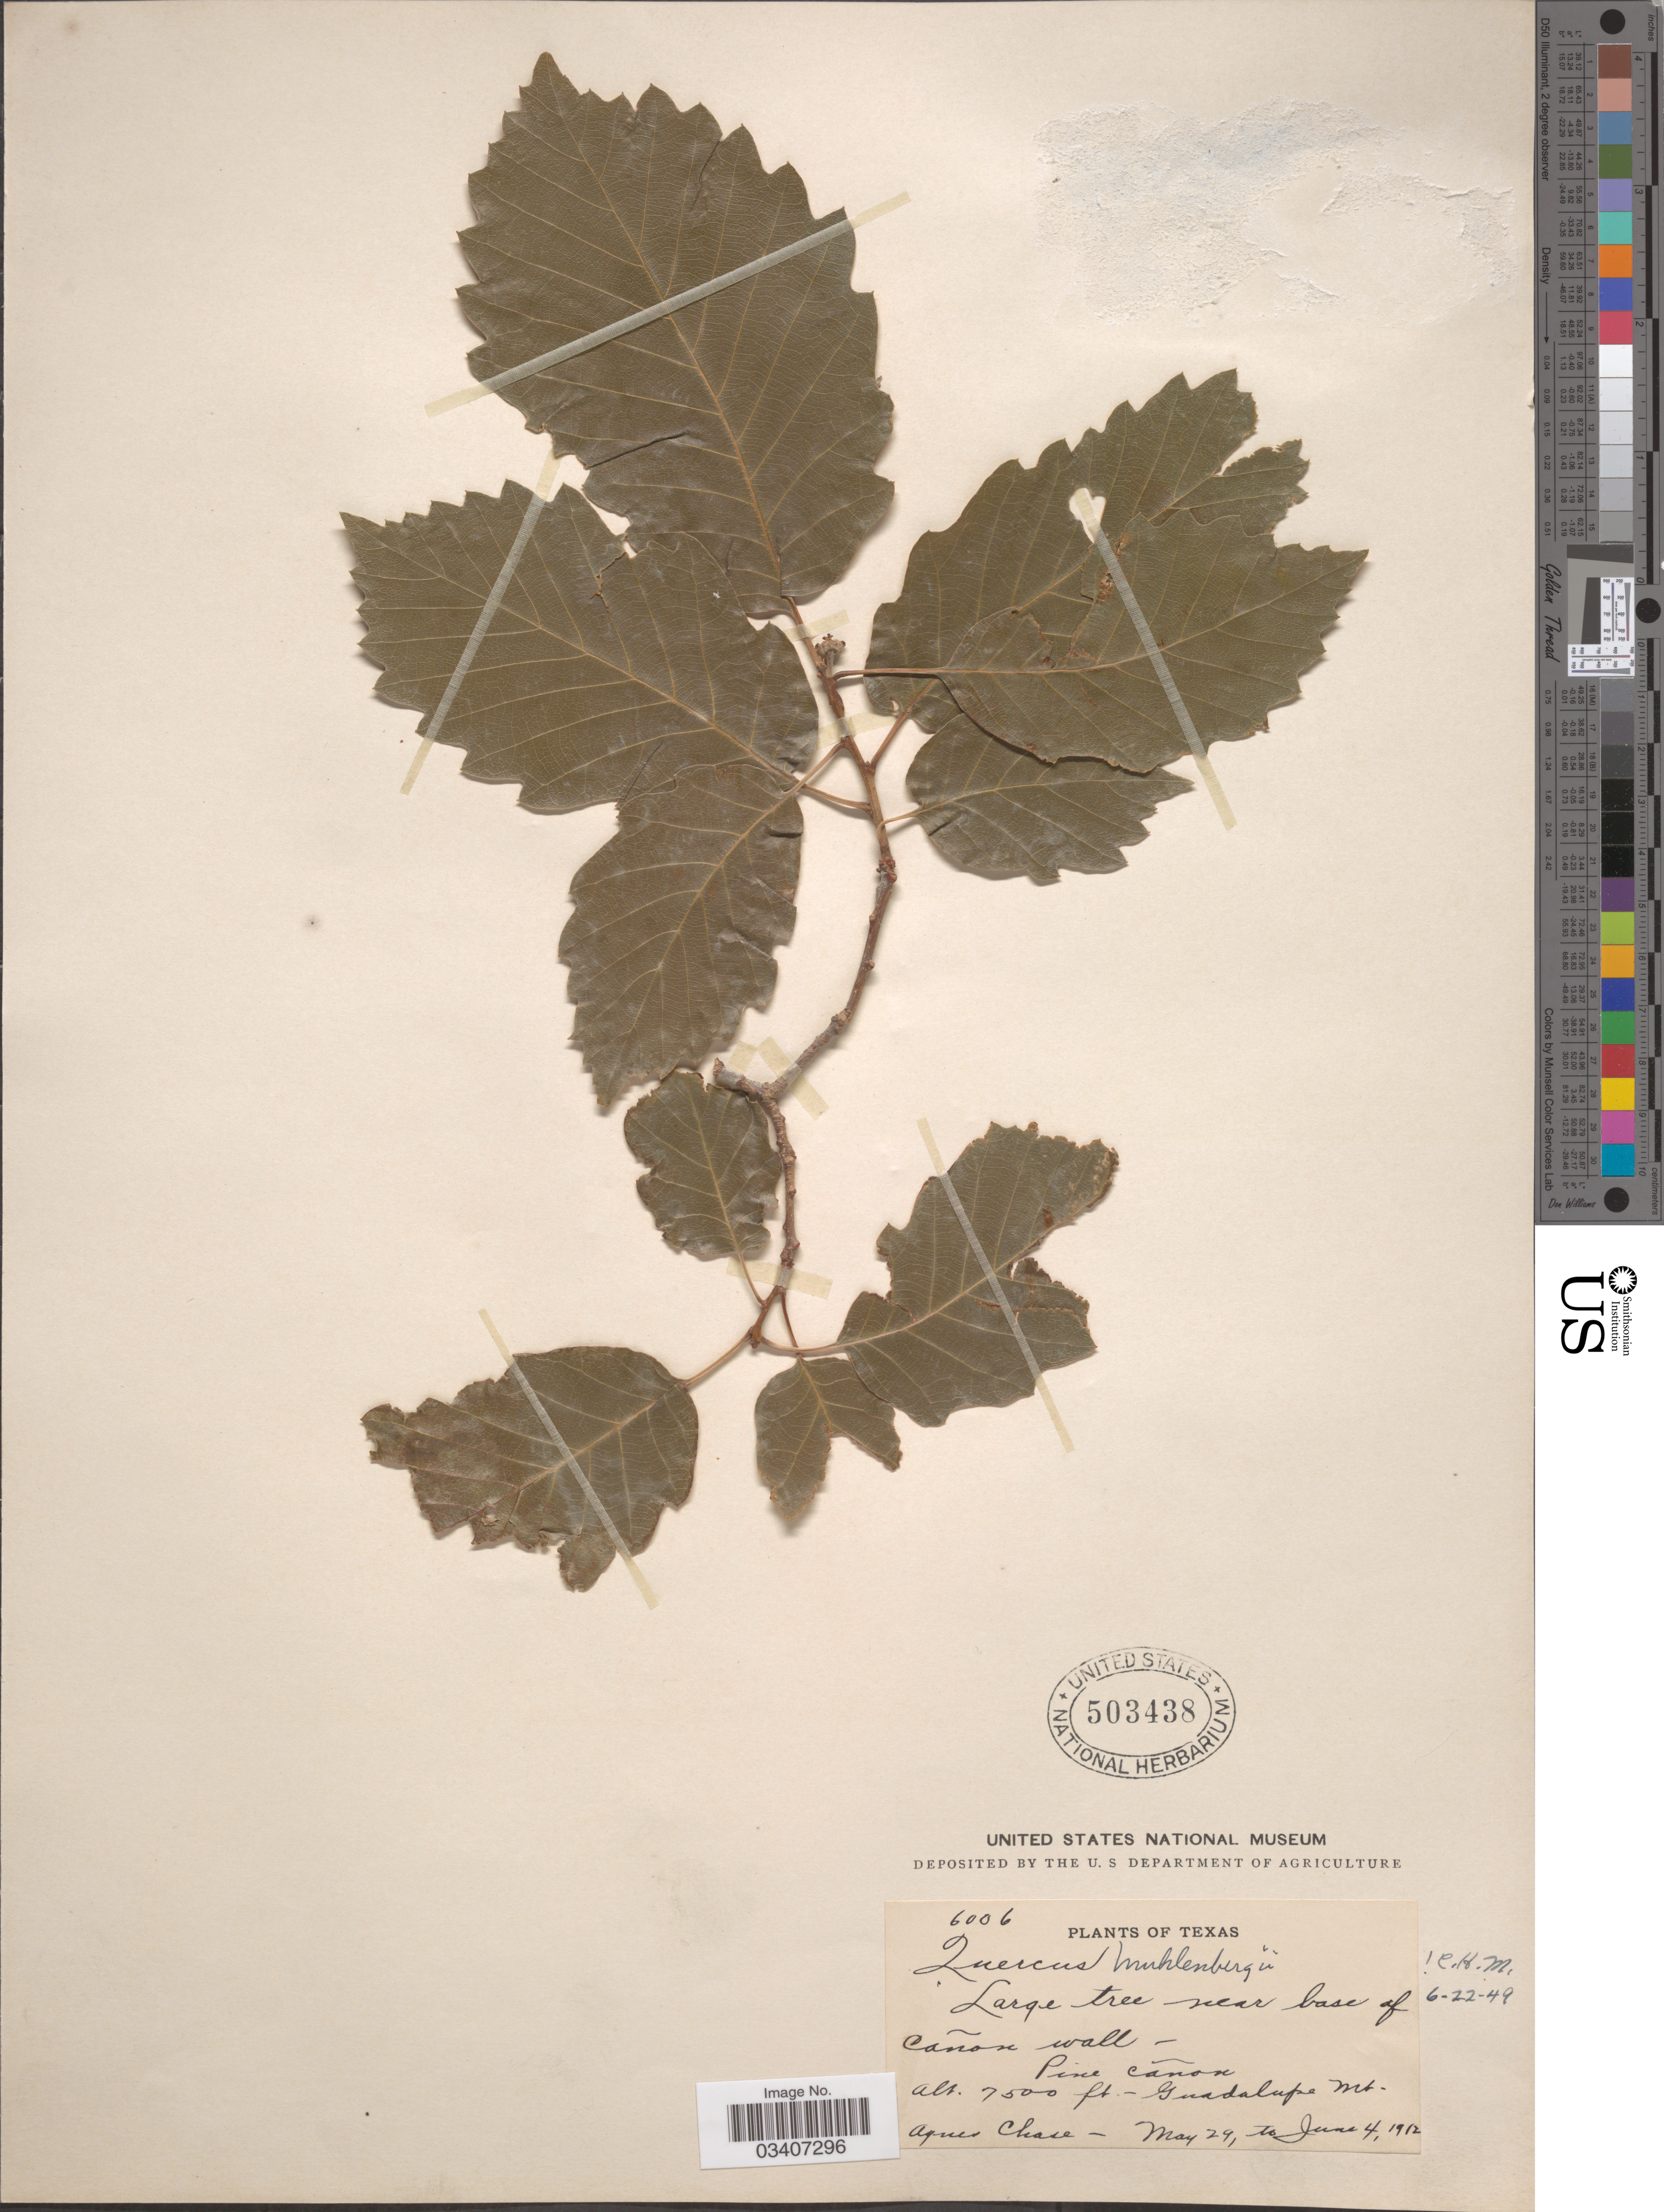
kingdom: Plantae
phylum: Tracheophyta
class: Magnoliopsida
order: Fagales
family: Fagaceae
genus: Quercus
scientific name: Quercus muehlenbergii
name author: Engelm.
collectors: A. Chase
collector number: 6006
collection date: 1912-05-29/1912-06-04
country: United States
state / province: Texas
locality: Near base of Cañon wall. Pine Cañon. Guadalupe Mt.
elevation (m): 2286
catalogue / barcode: US 503438